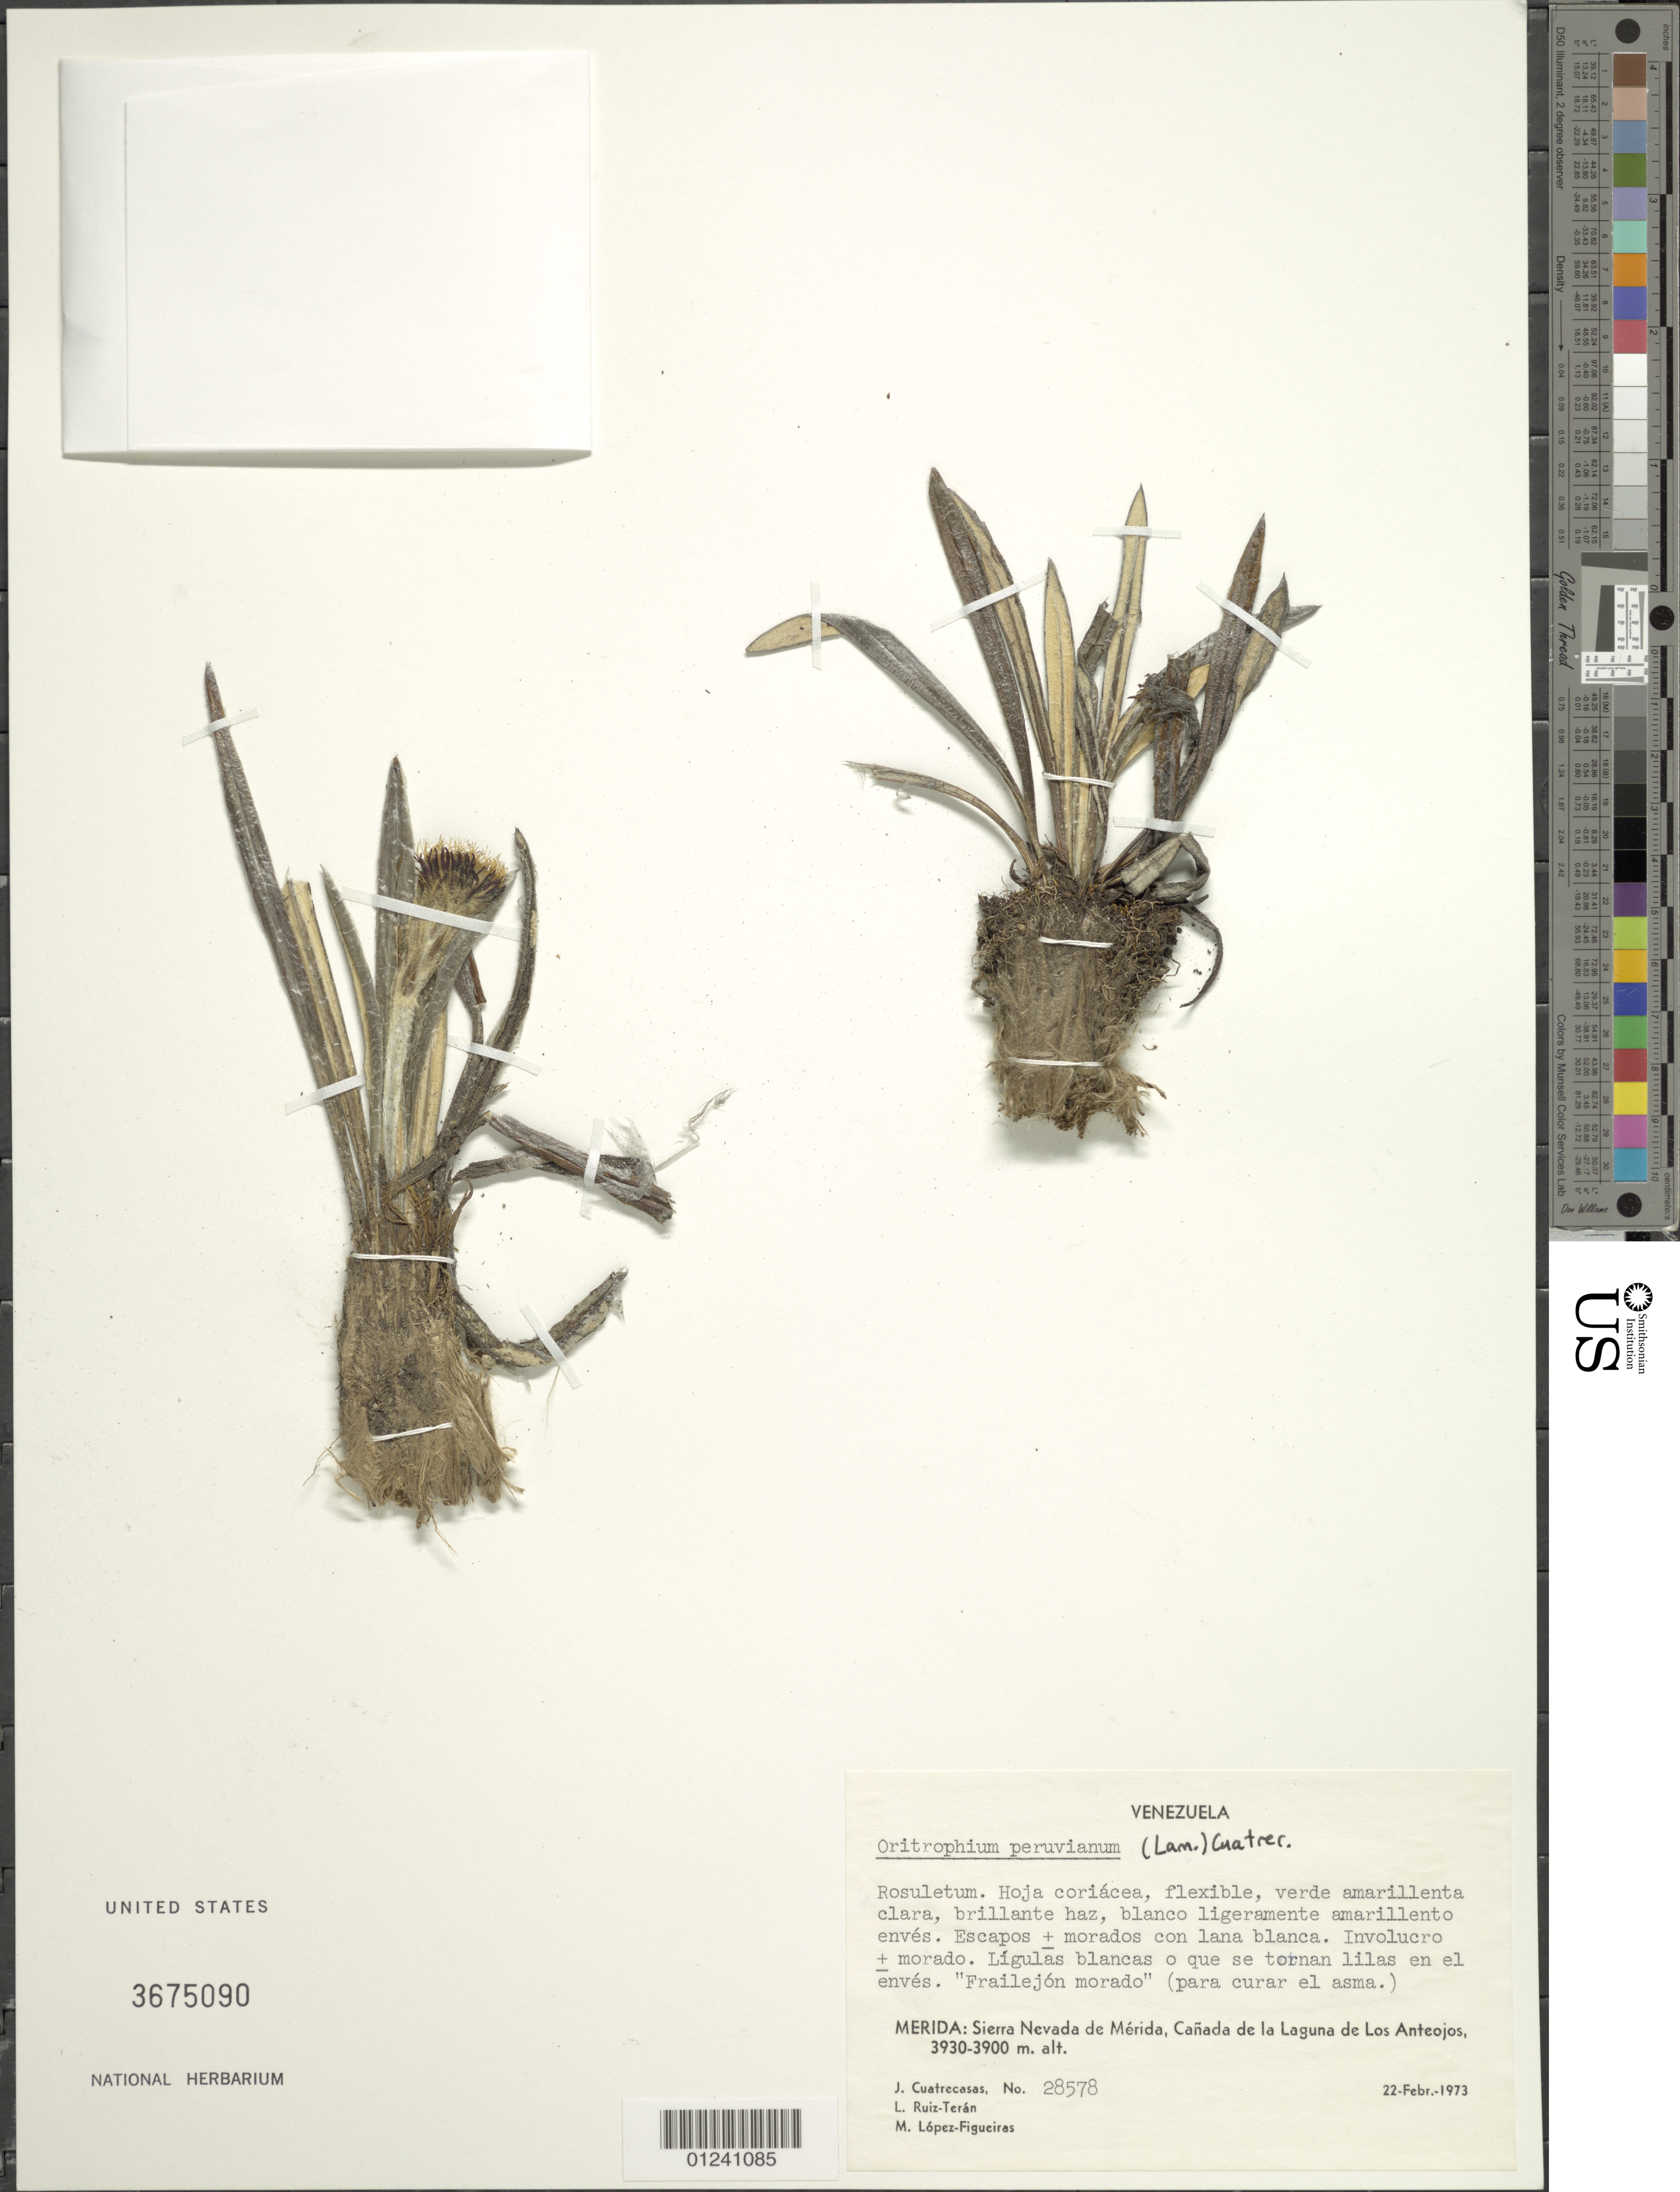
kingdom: Plantae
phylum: Tracheophyta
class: Magnoliopsida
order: Asterales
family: Asteraceae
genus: Oritrophium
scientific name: Oritrophium peruvianum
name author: (Lam.) Cuatrec.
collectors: J. Cuatrecasas, L. E. Ruíz-Terán & M. López Figueiras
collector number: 28578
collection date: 1973-02-22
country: Venezuela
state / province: Mérida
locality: Sierra Nevada de Merida, Cañada de la Laguna de Los Anteojos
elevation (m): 3900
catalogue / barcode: US 3675090